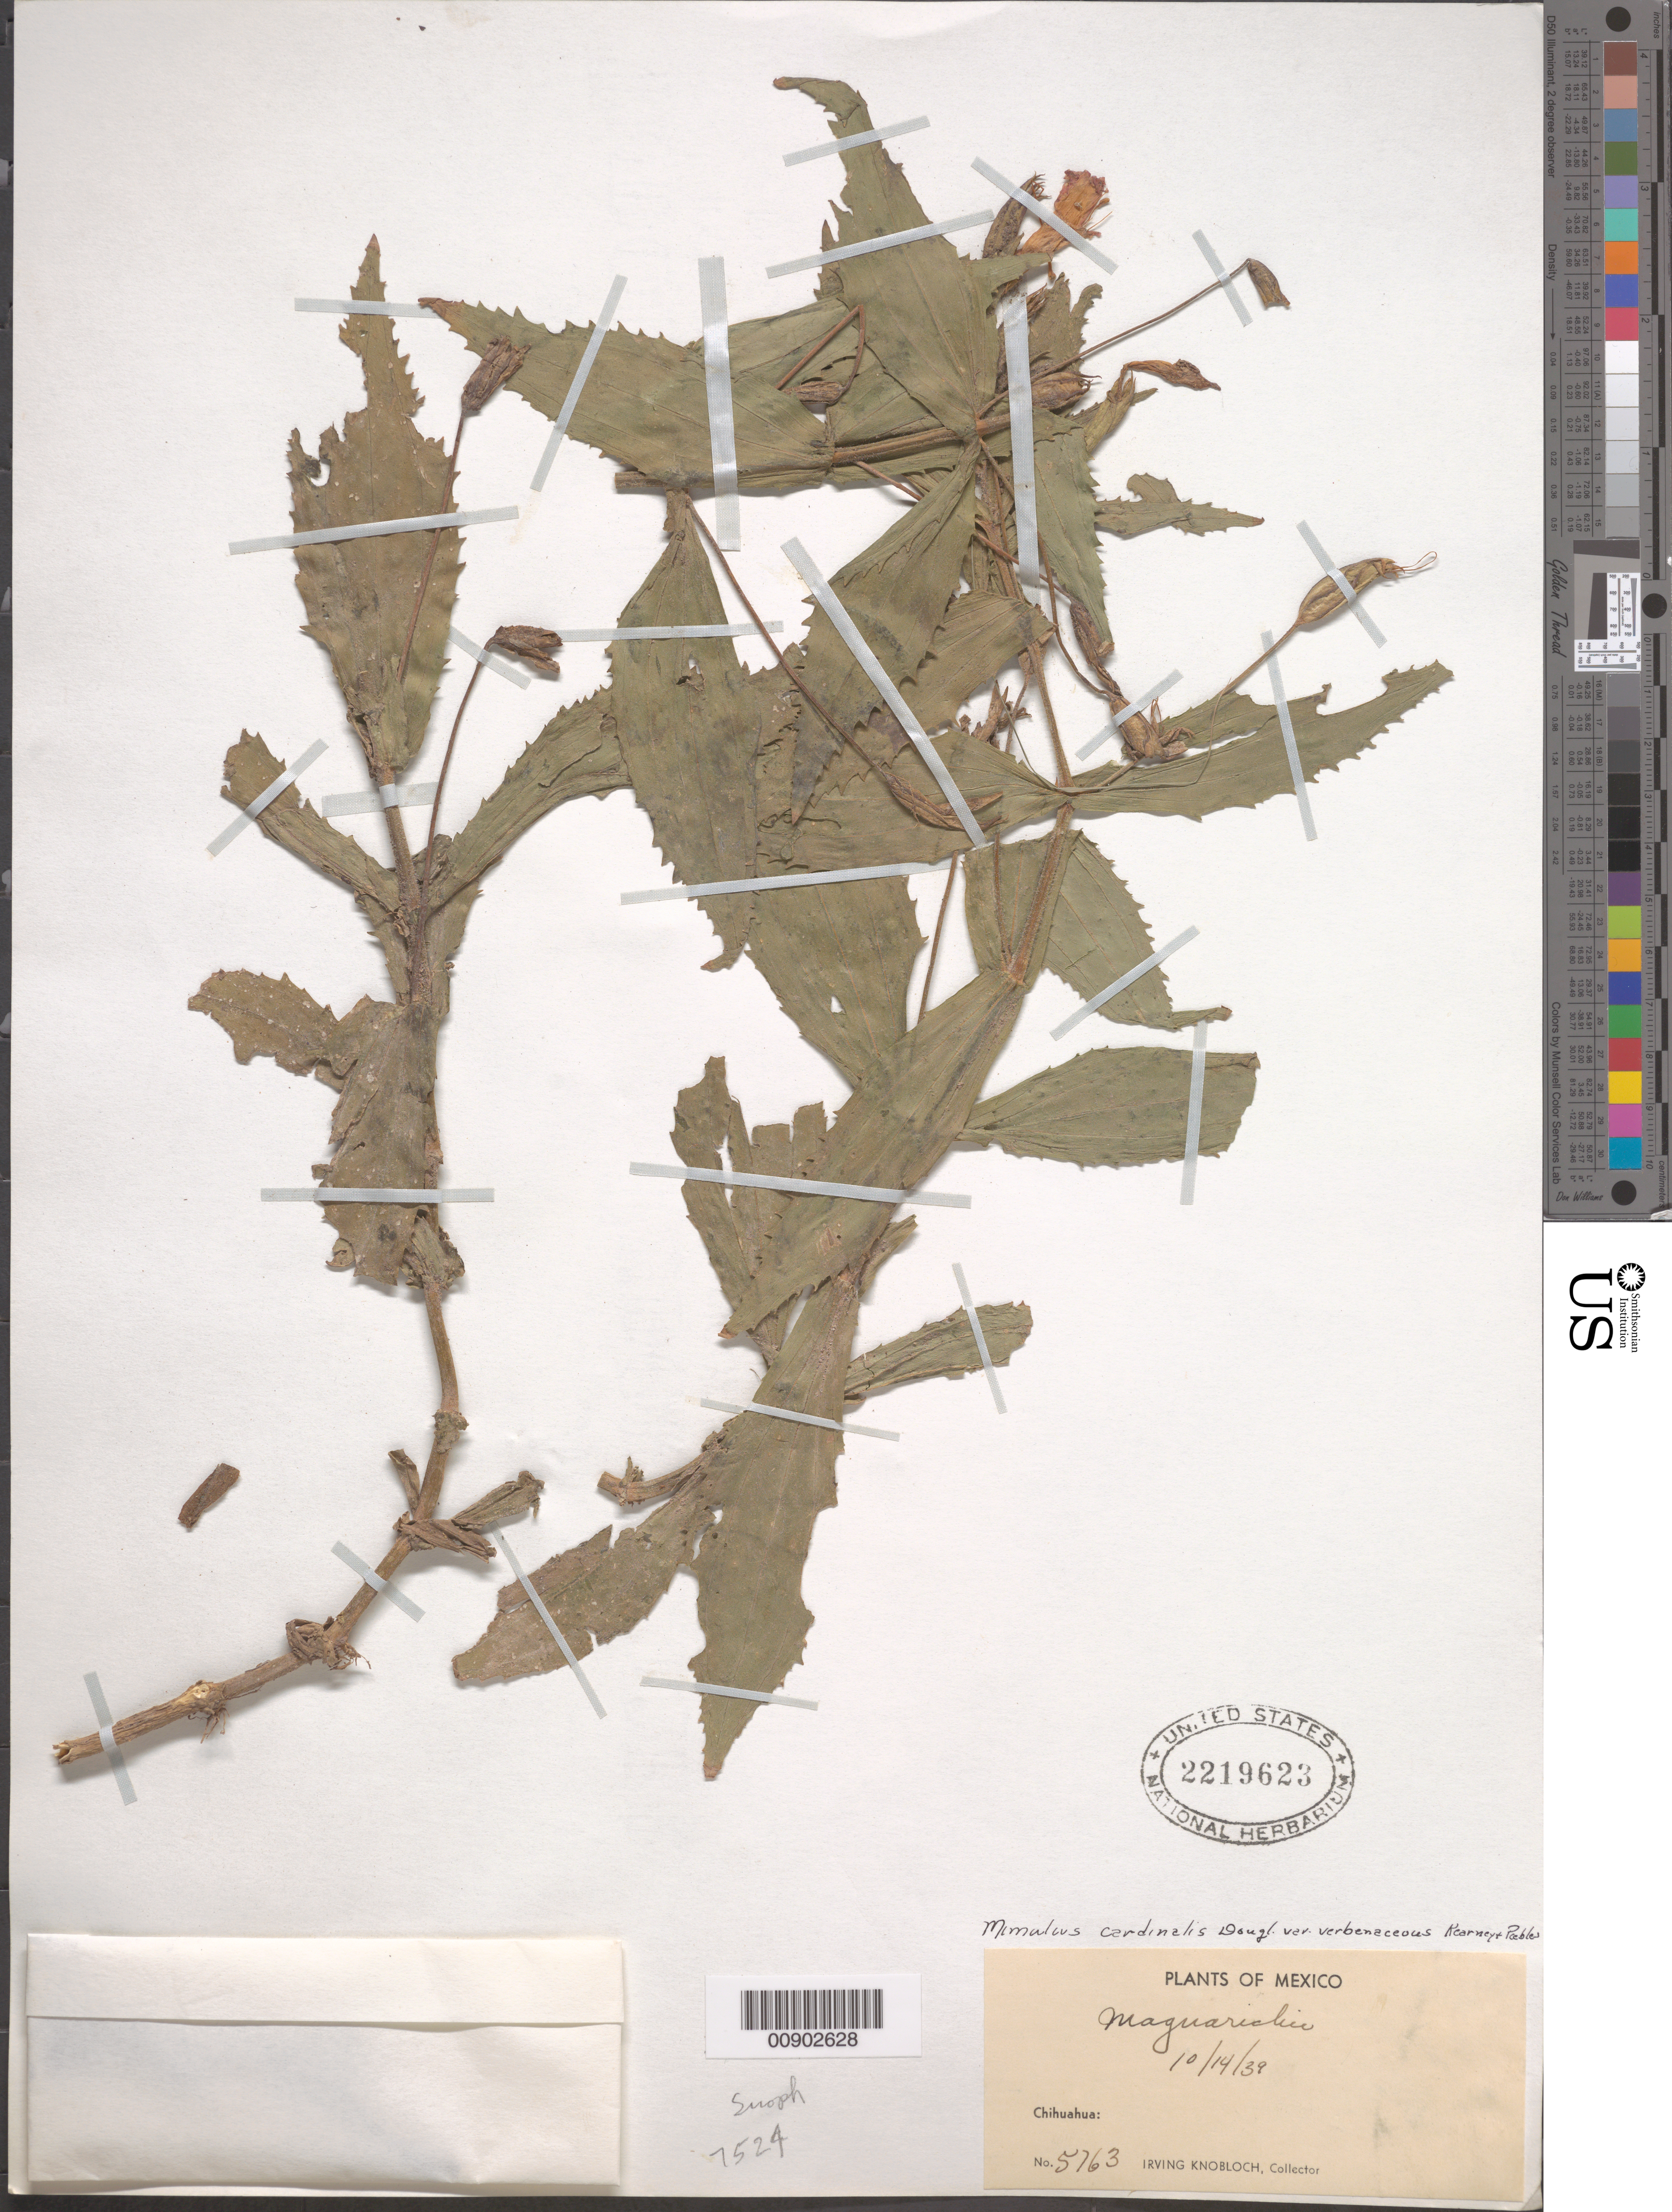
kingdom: Plantae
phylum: Tracheophyta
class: Magnoliopsida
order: Lamiales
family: Phrymaceae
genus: Mimulus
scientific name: Mimulus cardinalis var. verbenaceus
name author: Douglas ex Benth.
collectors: I. W. Knobloch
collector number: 5763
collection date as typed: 14 Oct 1939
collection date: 1939-10-14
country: Mexico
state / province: Chihuahua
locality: Maguariachic, Chihuahua.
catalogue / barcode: US 2219623